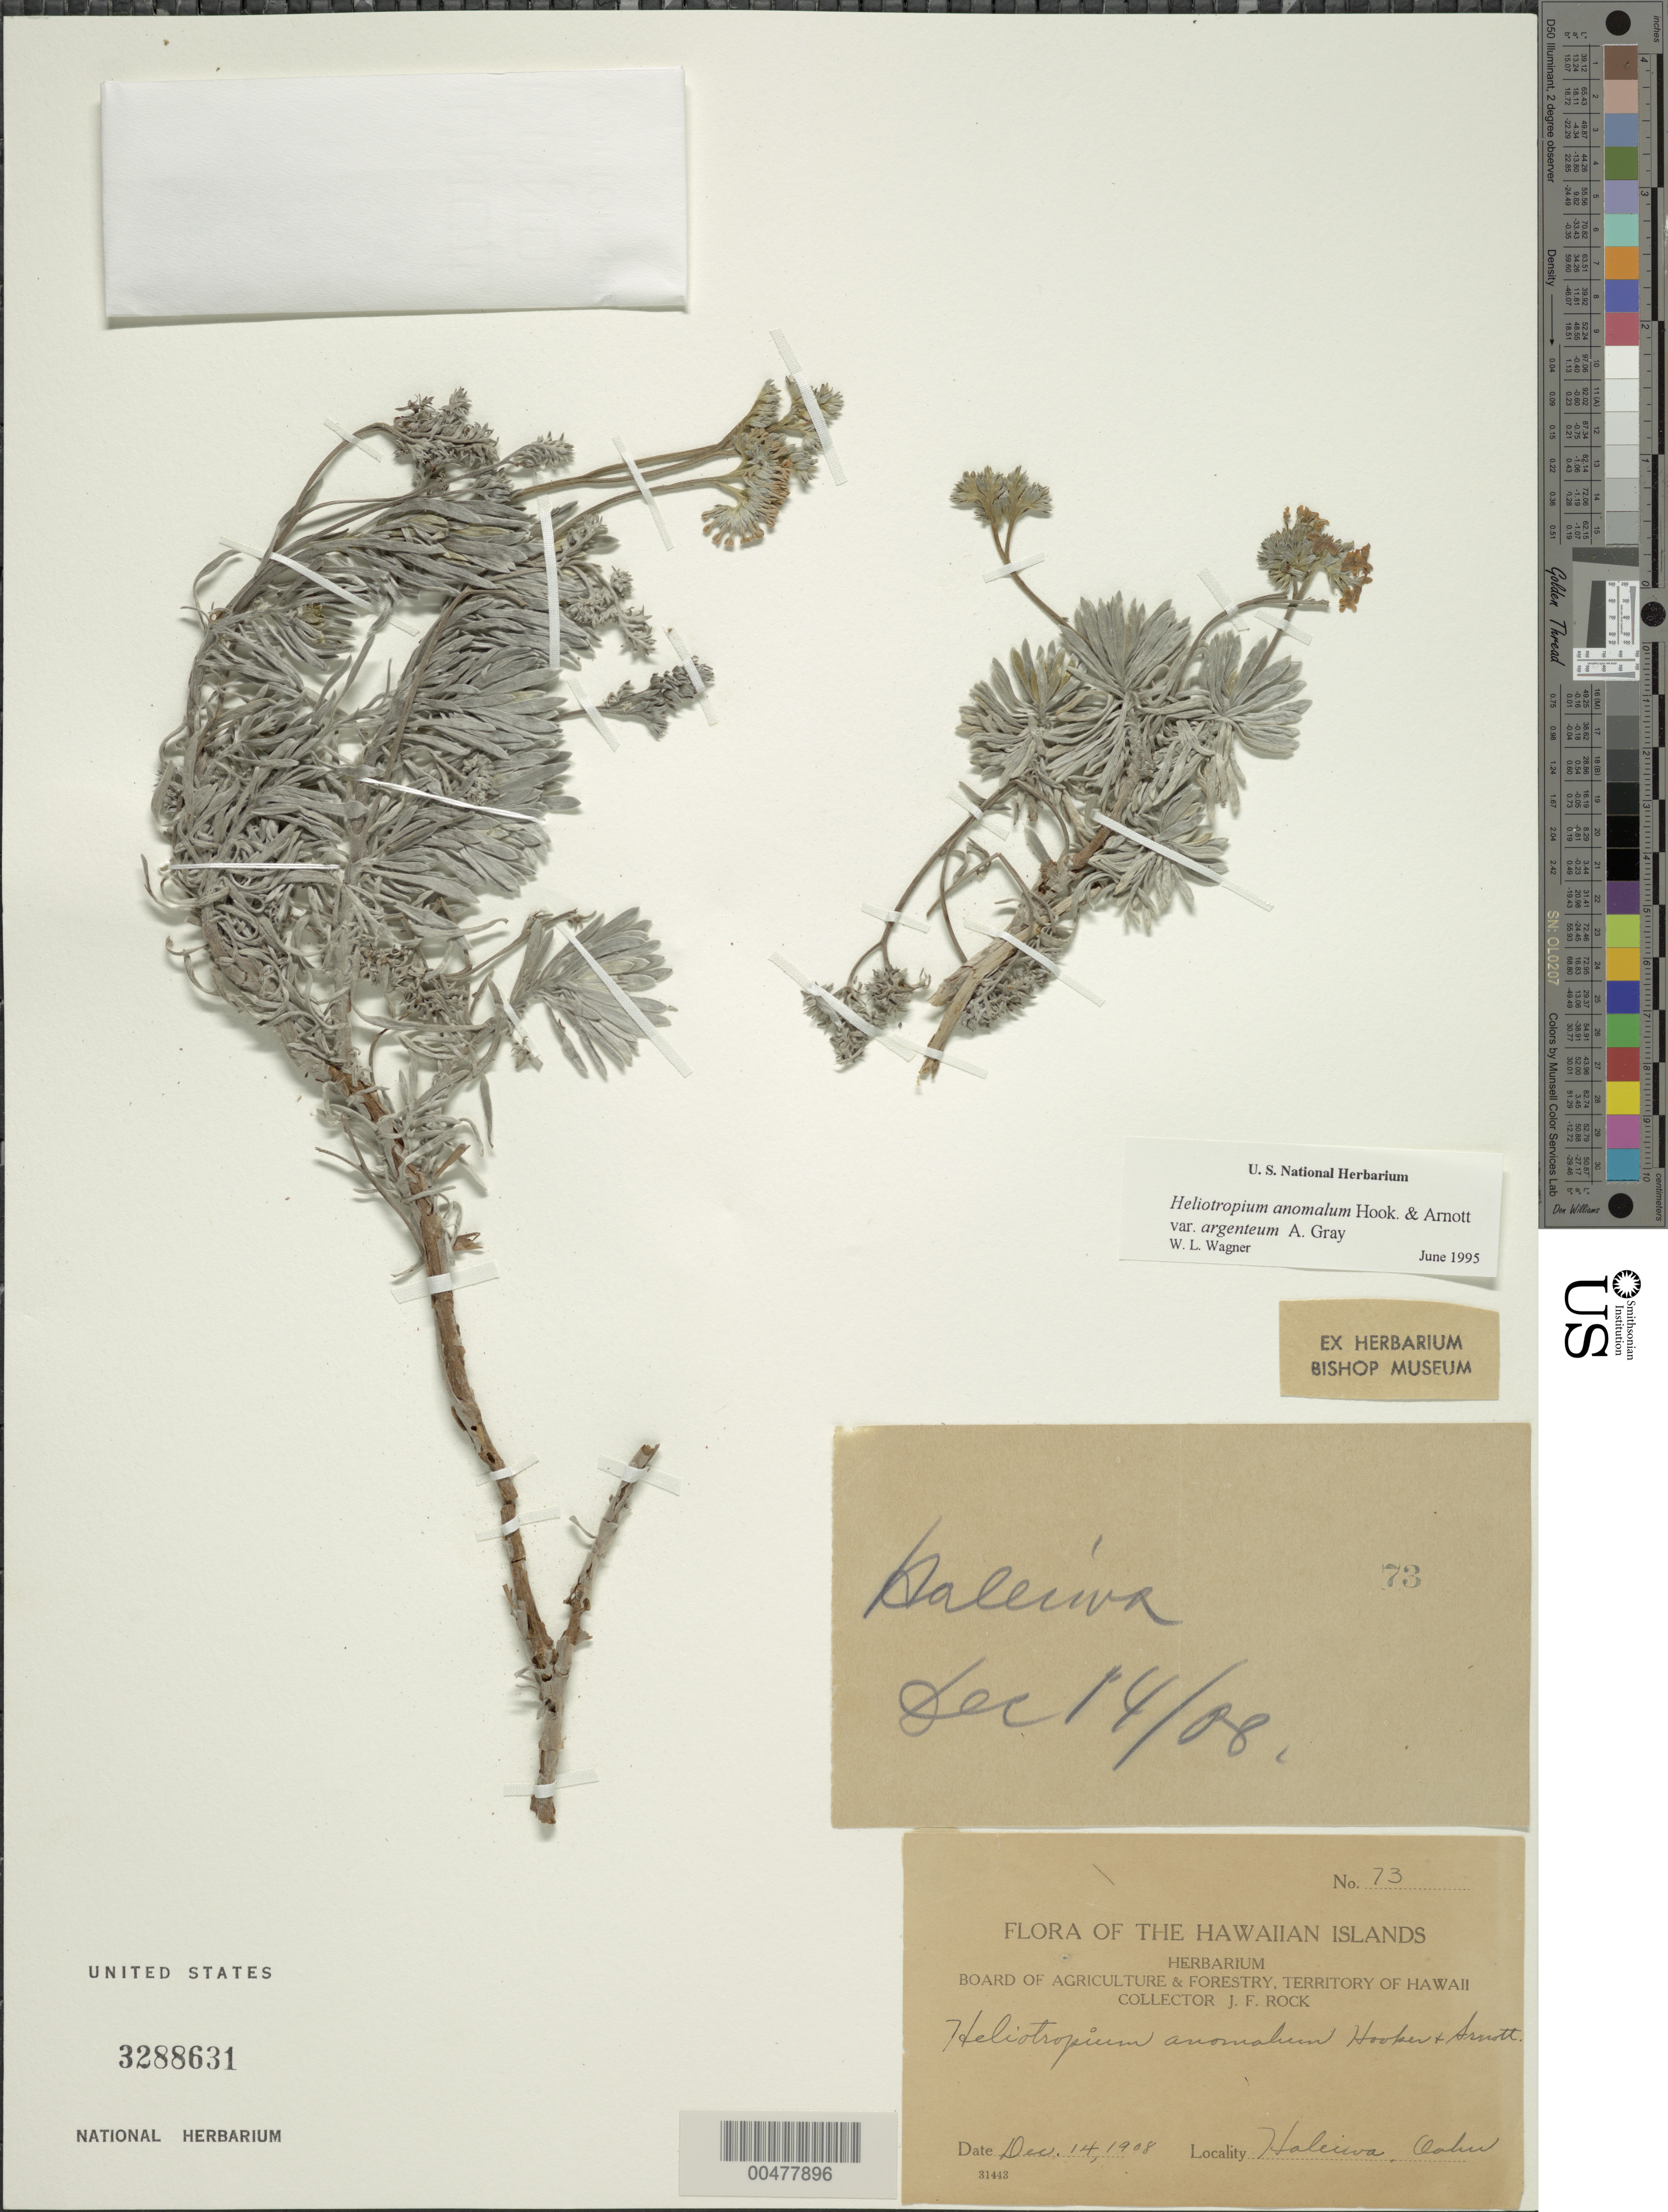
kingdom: Plantae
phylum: Tracheophyta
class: Magnoliopsida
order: Boraginales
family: Heliotropiaceae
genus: Heliotropium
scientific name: Heliotropium anomalum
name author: Hook. & Arn.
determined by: Wagner, W. L., (BOT), Smithsonian Institution - National Museum of Natural History (UNITED STATES)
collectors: J. F. Rock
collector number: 73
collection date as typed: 14 Dec 1908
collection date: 1908-12-14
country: United States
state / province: Hawaii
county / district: Honolulu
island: Oahu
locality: Haleiwa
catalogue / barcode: US 3288631